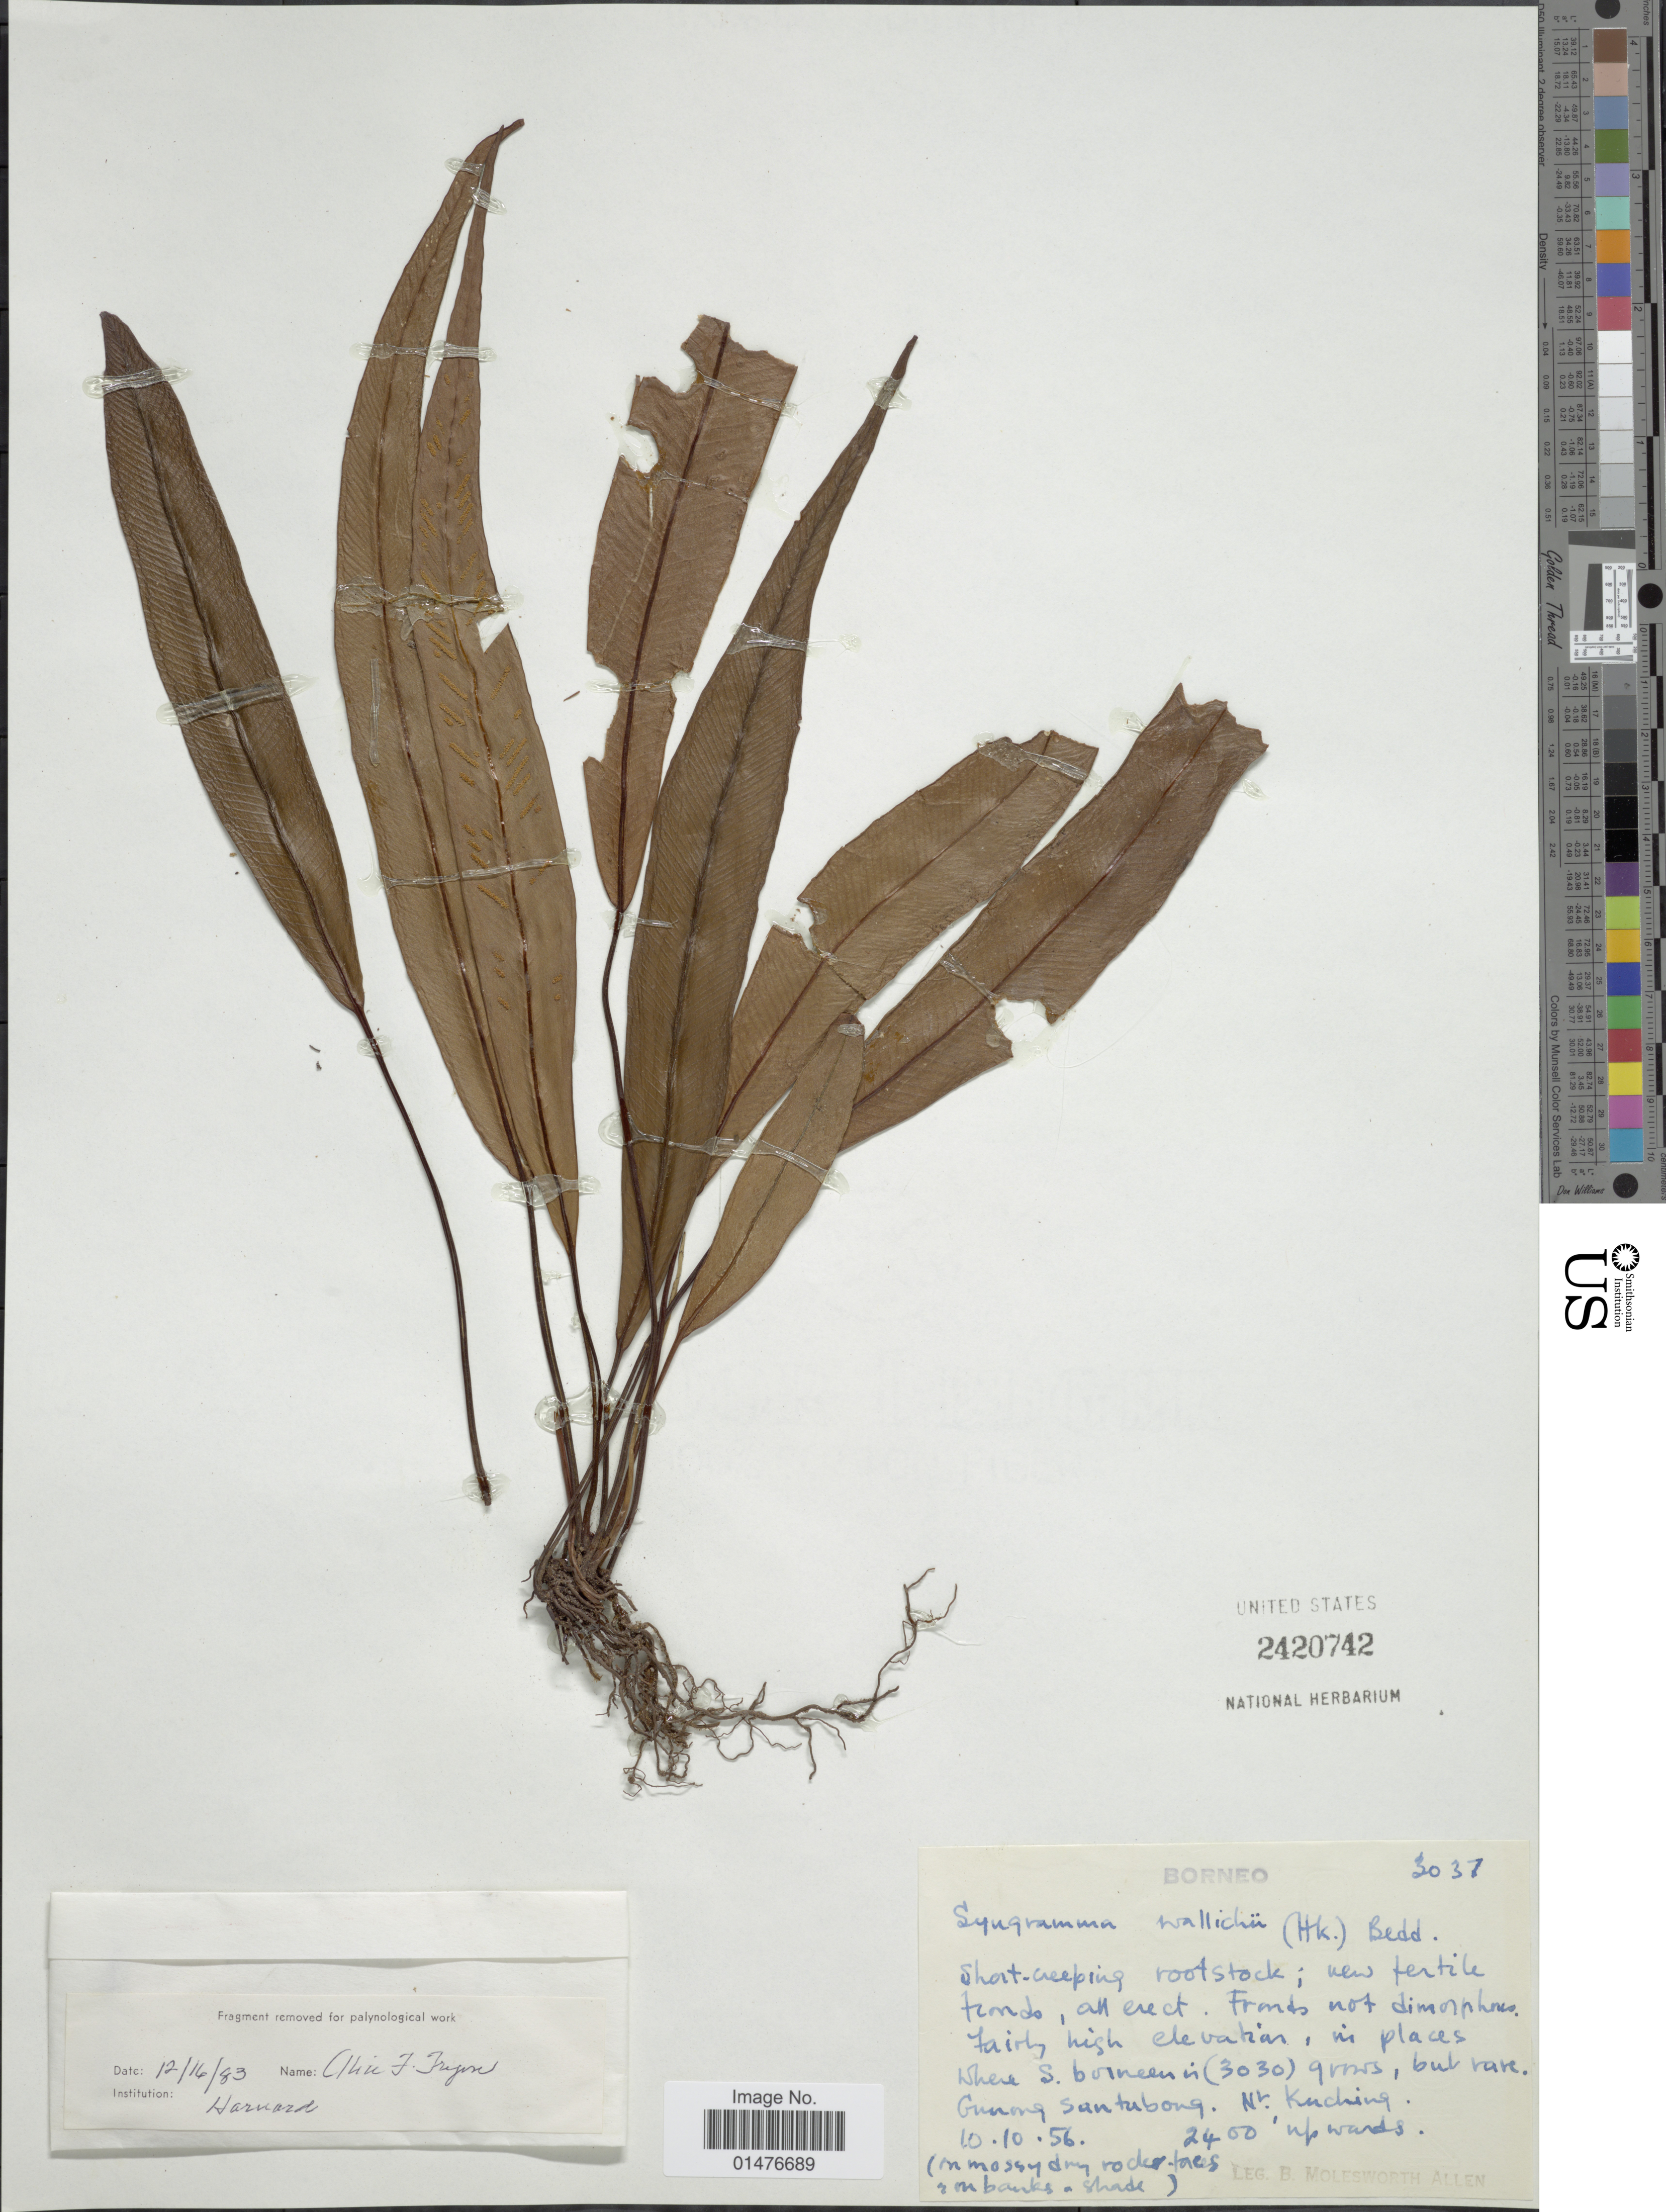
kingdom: Plantae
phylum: Tracheophyta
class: Polypodiopsida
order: Polypodiales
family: Pteridaceae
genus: Syngramma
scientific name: Syngramma wallichii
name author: (Hook.) Bedd.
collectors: B. E. G. Molesworth-Allen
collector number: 3037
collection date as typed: Transcribed d/m/y: 10/10/56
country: Malaysia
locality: Borneo, Gunong Santubong, Nr. Kuching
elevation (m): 732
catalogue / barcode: US 2420742